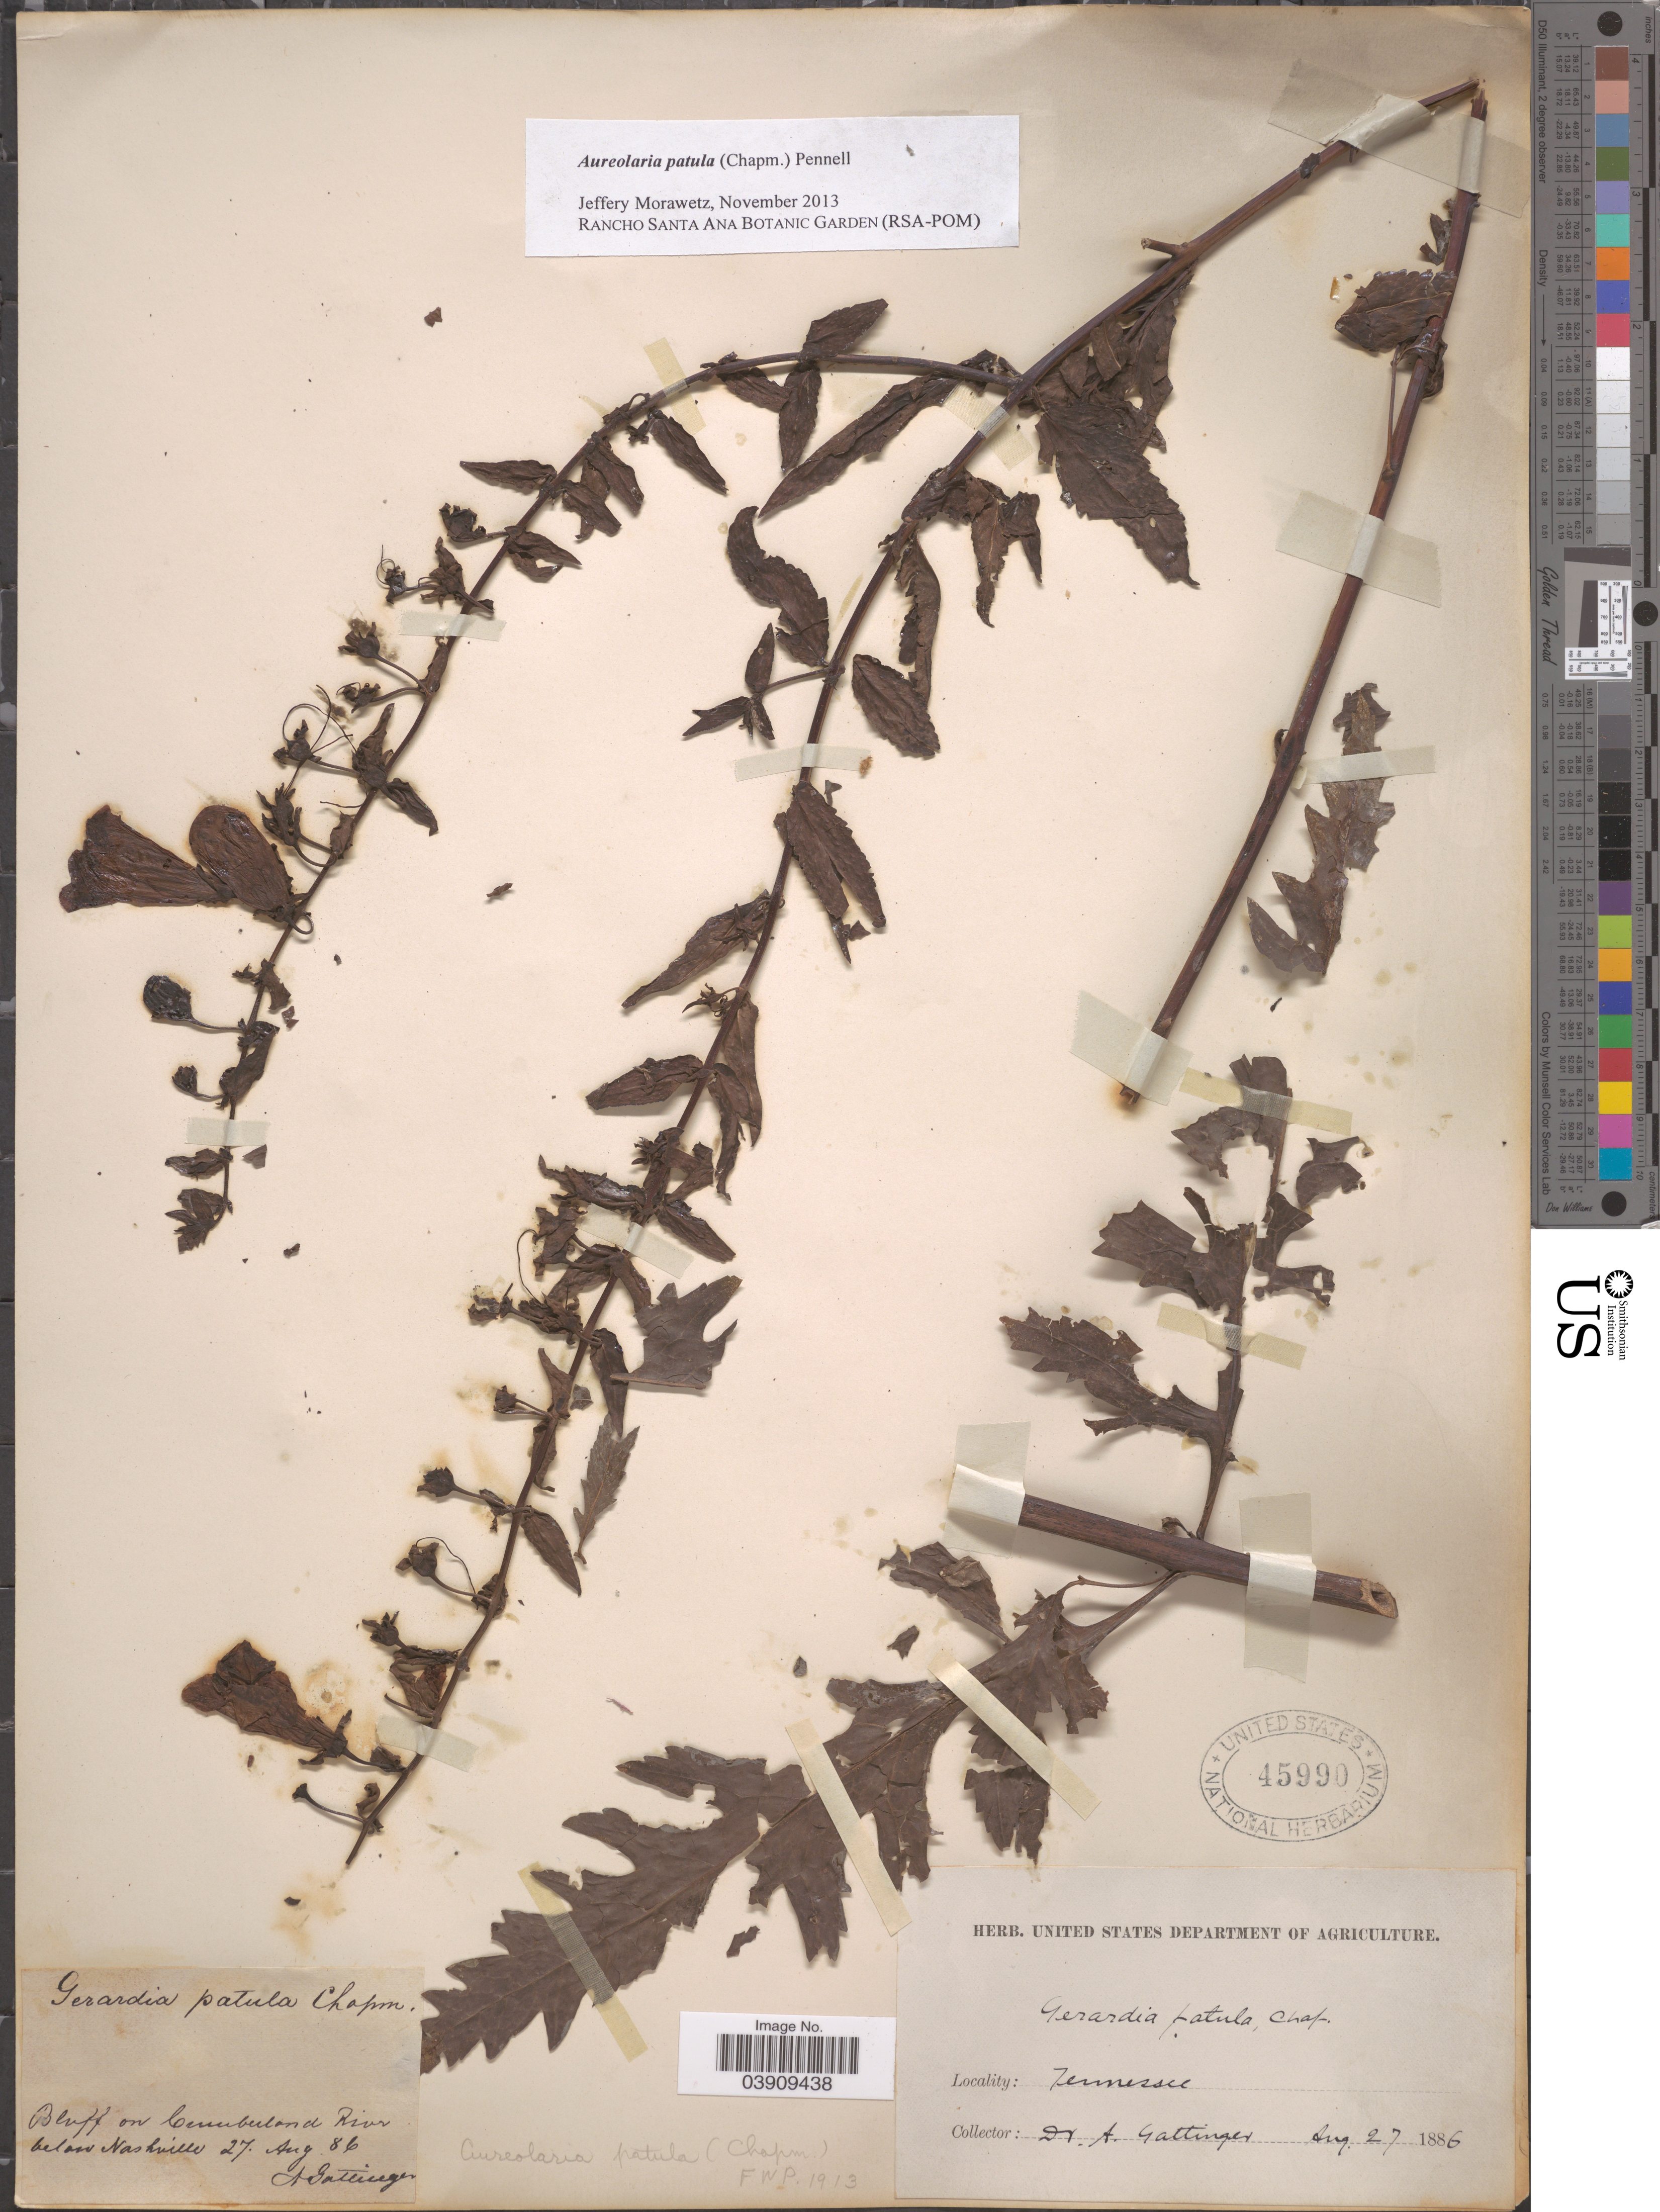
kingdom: Plantae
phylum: Tracheophyta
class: Magnoliopsida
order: Lamiales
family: Orobanchaceae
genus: Aureolaria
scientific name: Aureolaria patula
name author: (Chapm.) Pennell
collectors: A. Gattinger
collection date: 1886-08-27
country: United States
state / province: Tennessee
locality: Bluff on Cumberland River below Nashville.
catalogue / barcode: US 45990